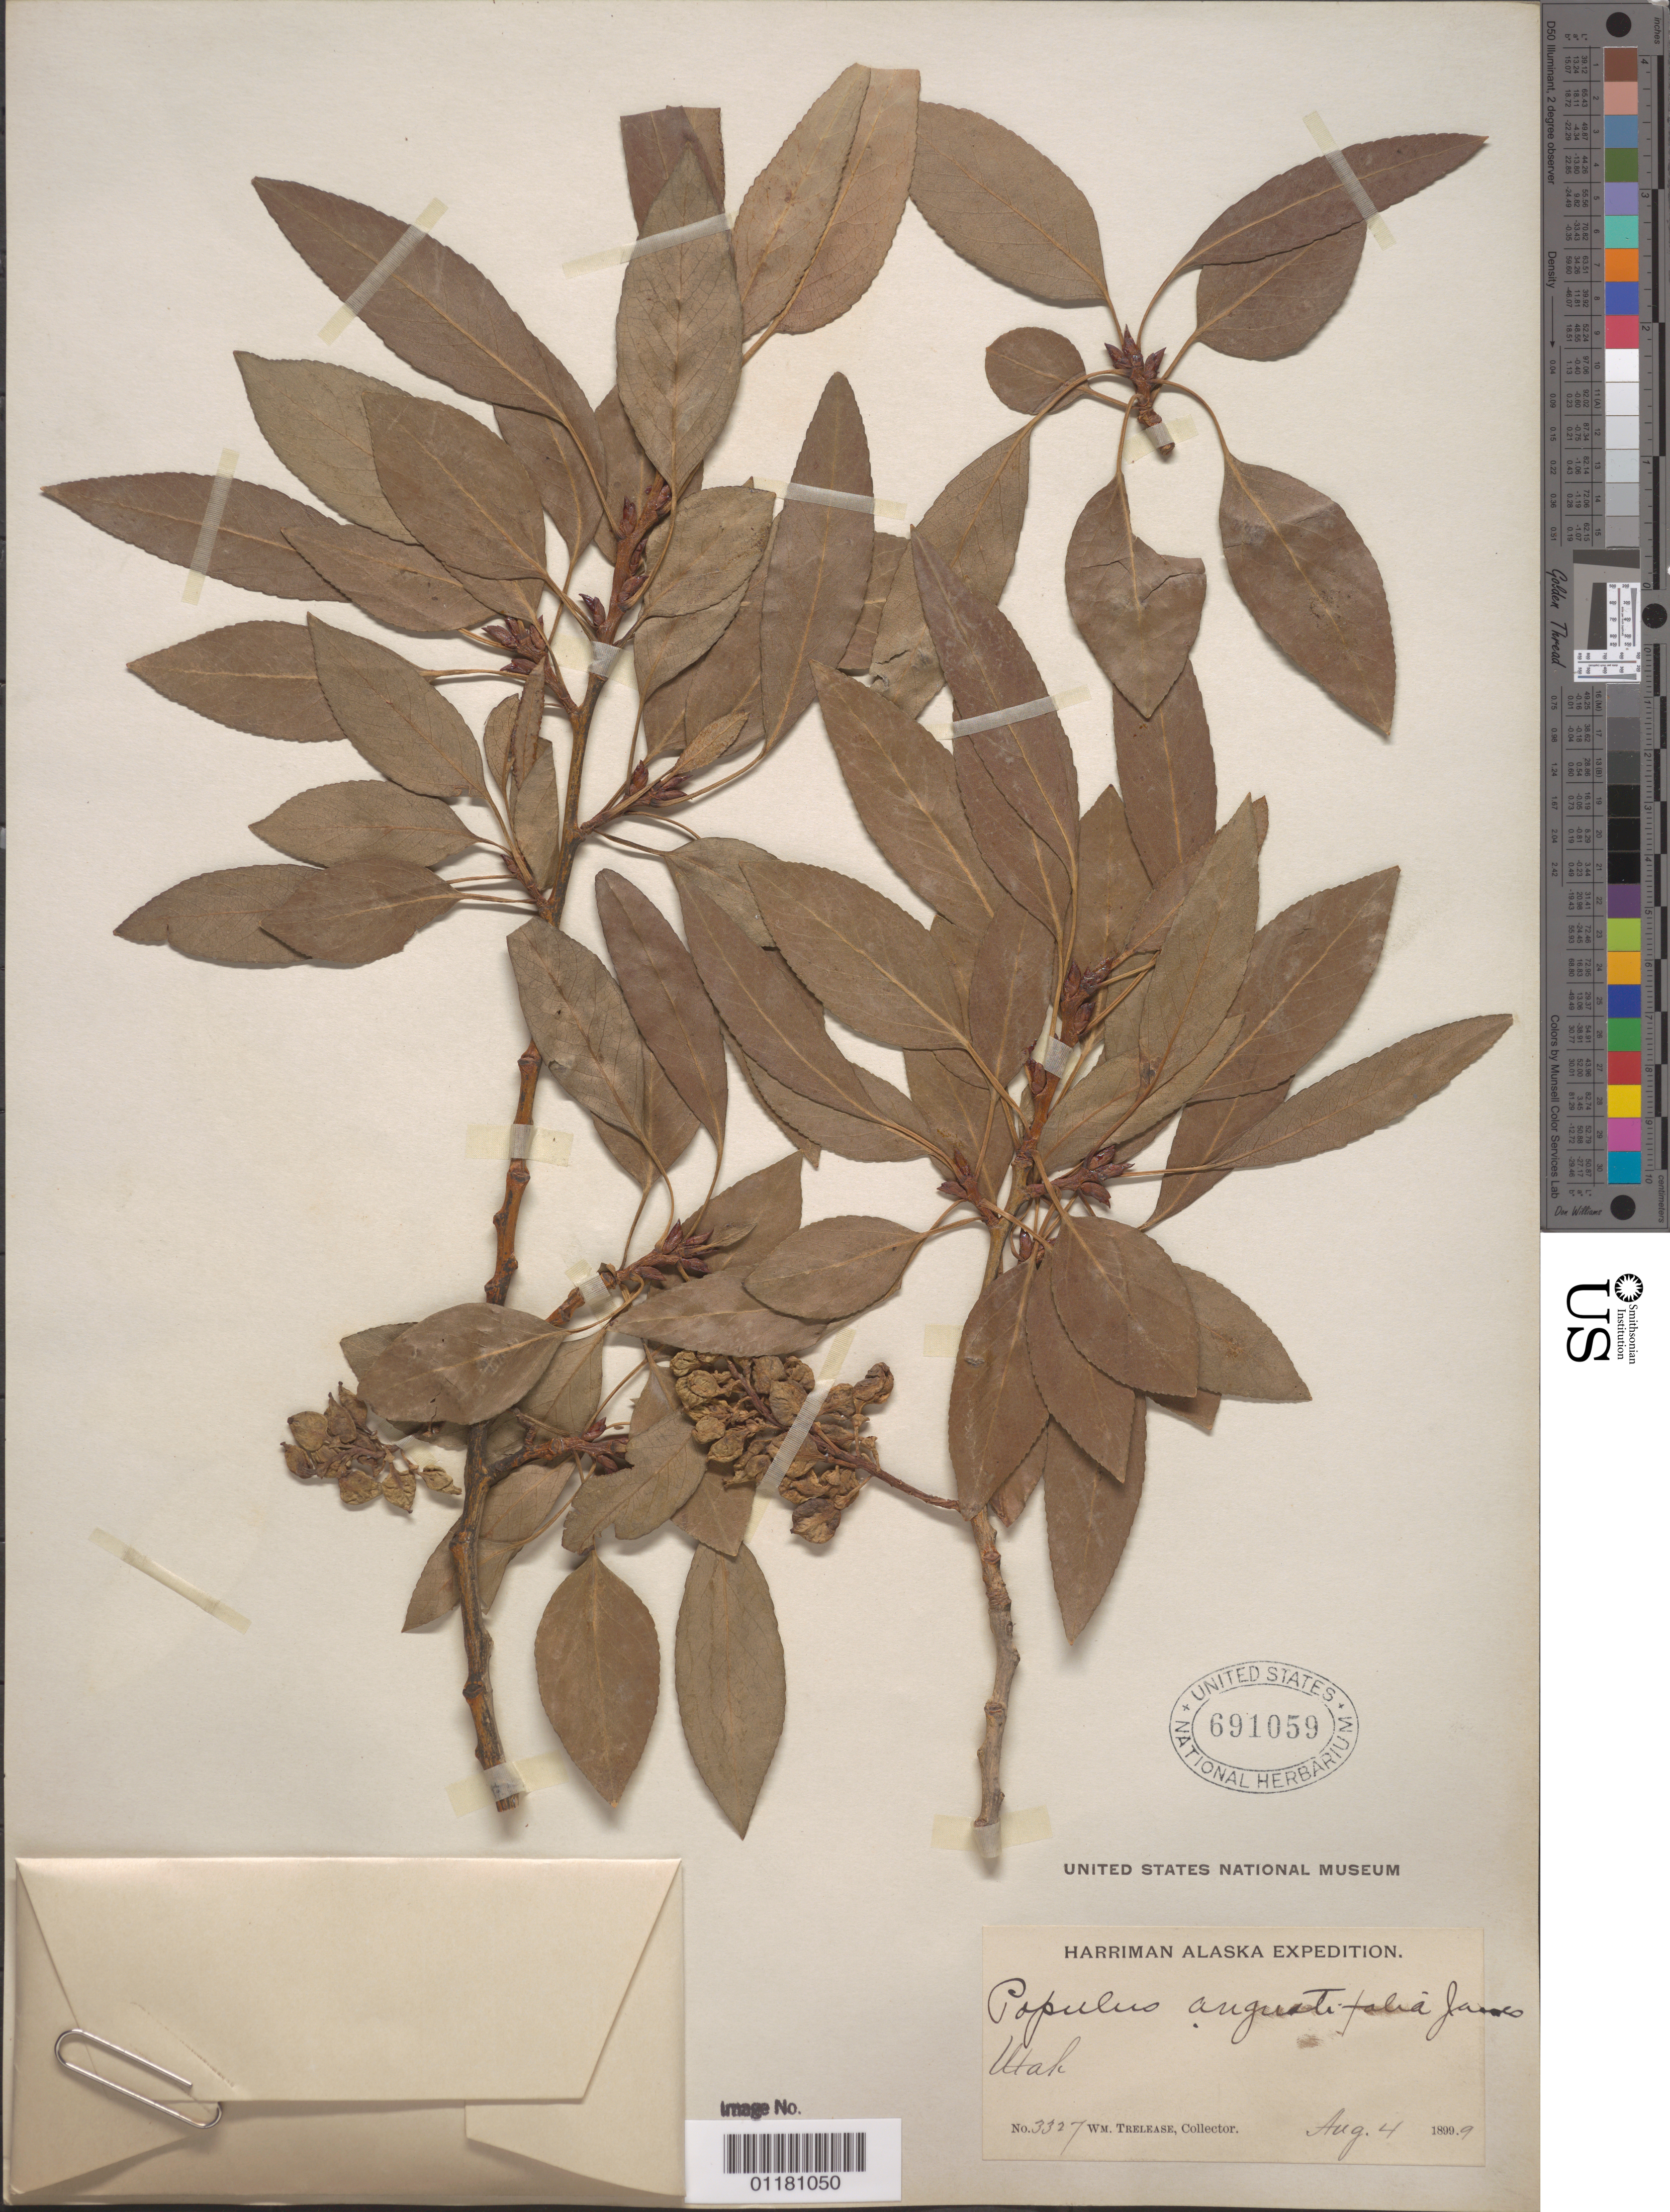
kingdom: Plantae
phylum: Tracheophyta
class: Magnoliopsida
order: Malpighiales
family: Salicaceae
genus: Populus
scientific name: Populus angustifolia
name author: E. James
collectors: W. Trelease & D. A. Saunders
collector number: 3327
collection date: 1899-08-04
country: United States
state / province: Utah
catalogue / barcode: US 691059